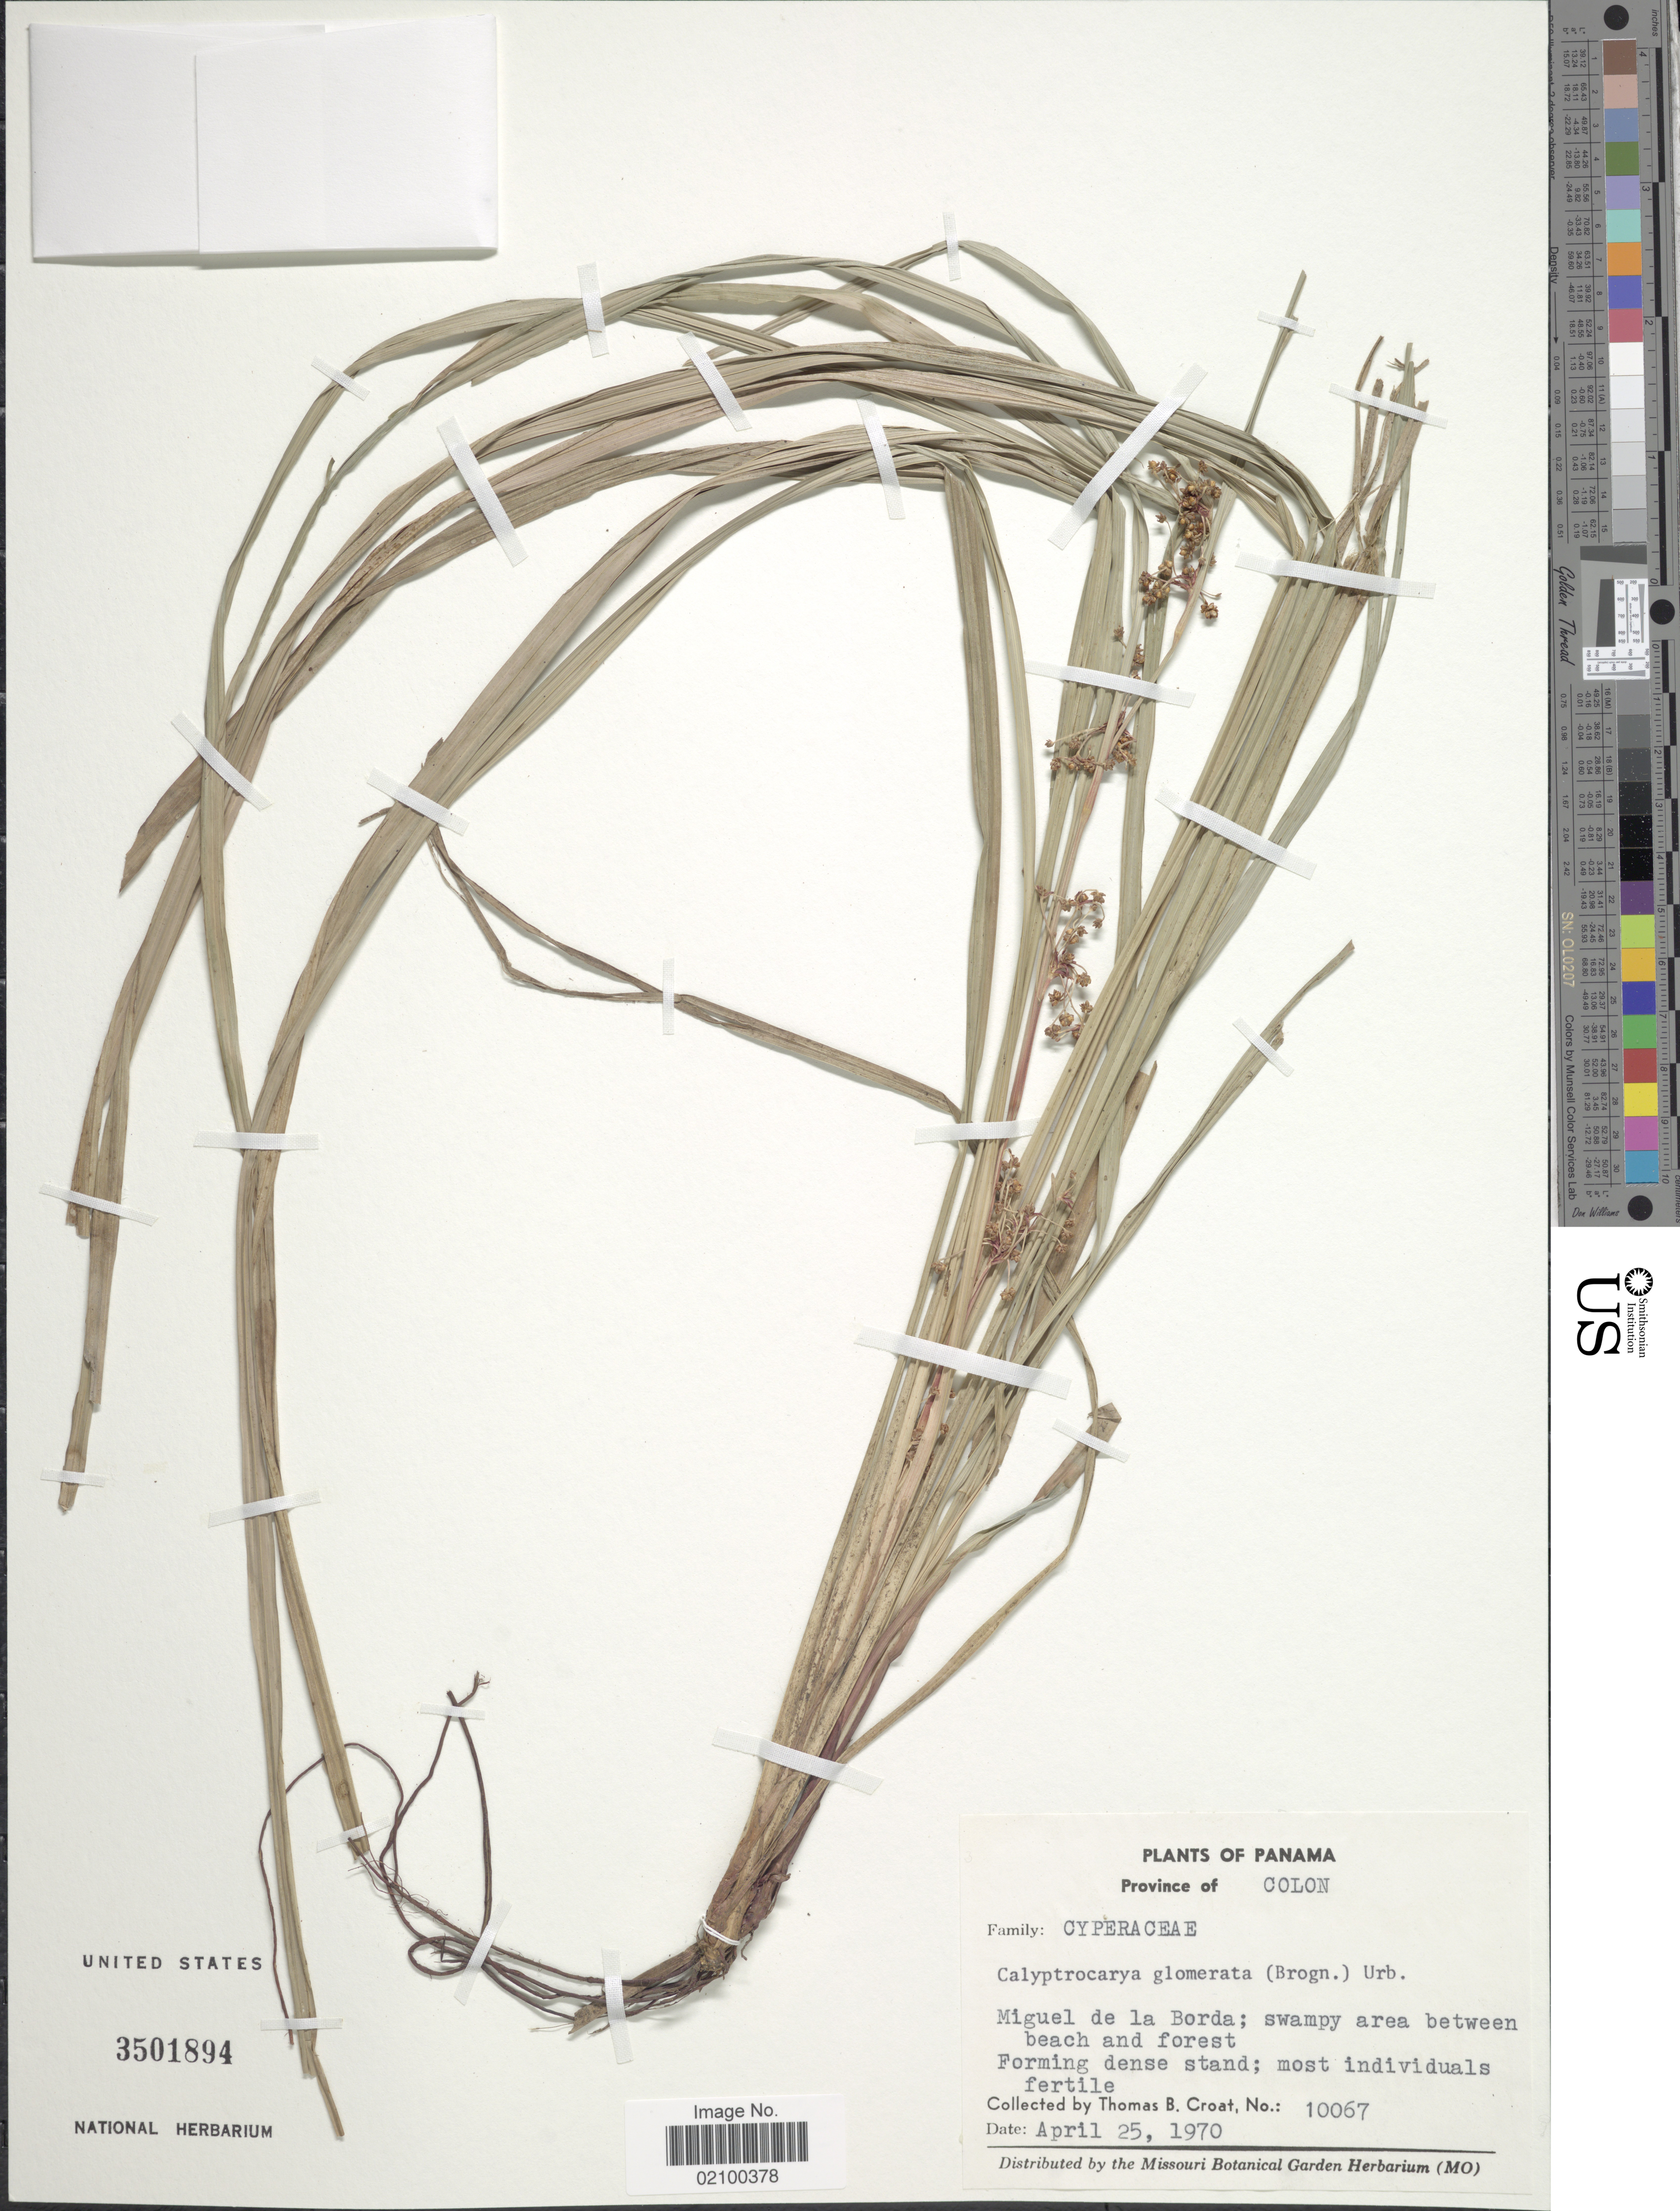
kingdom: Plantae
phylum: Tracheophyta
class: Liliopsida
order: Poales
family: Cyperaceae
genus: Calyptrocarya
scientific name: Calyptrocarya glomerulata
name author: (Brongn.) Urb.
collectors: T. B. Croat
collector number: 10067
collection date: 1970-04-25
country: Panama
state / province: Colón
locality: Miguel de la Borda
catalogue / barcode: US 3501894